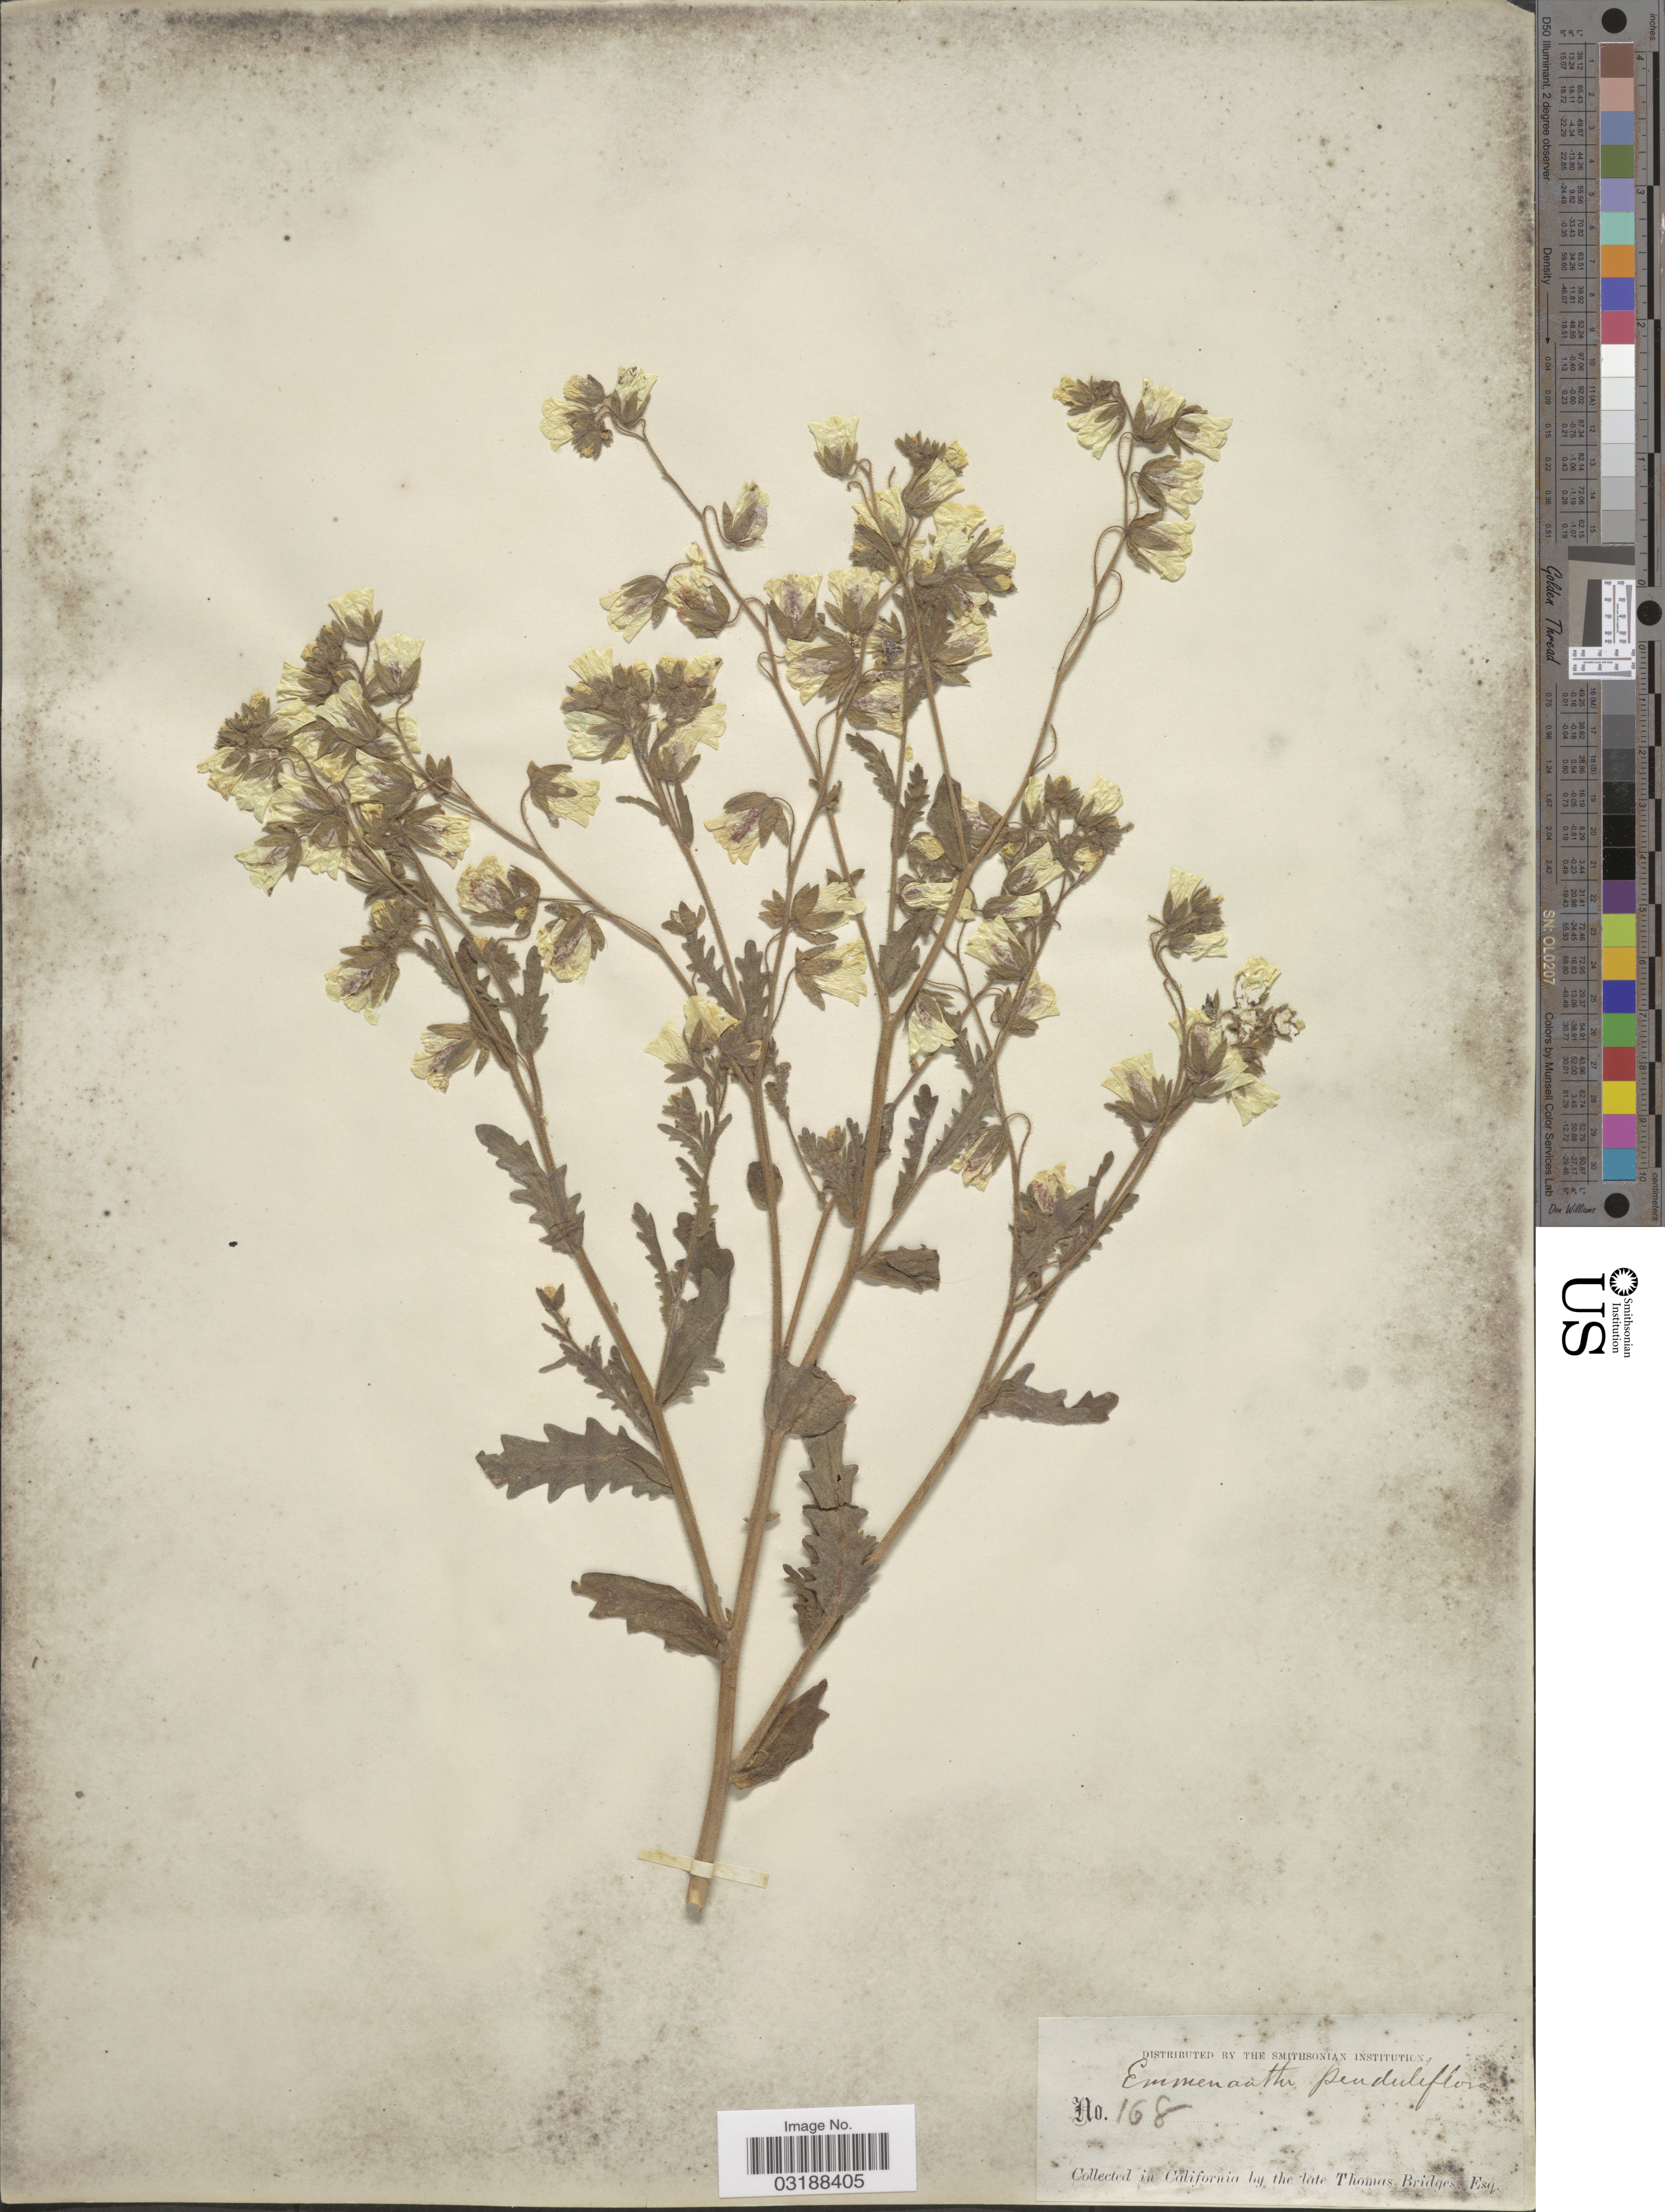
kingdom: Plantae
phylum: Tracheophyta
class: Magnoliopsida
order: Boraginales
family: Hydrophyllaceae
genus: Emmenanthe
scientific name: Emmenanthe penduliflora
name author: Benth.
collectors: T. Bridges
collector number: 168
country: United States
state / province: California